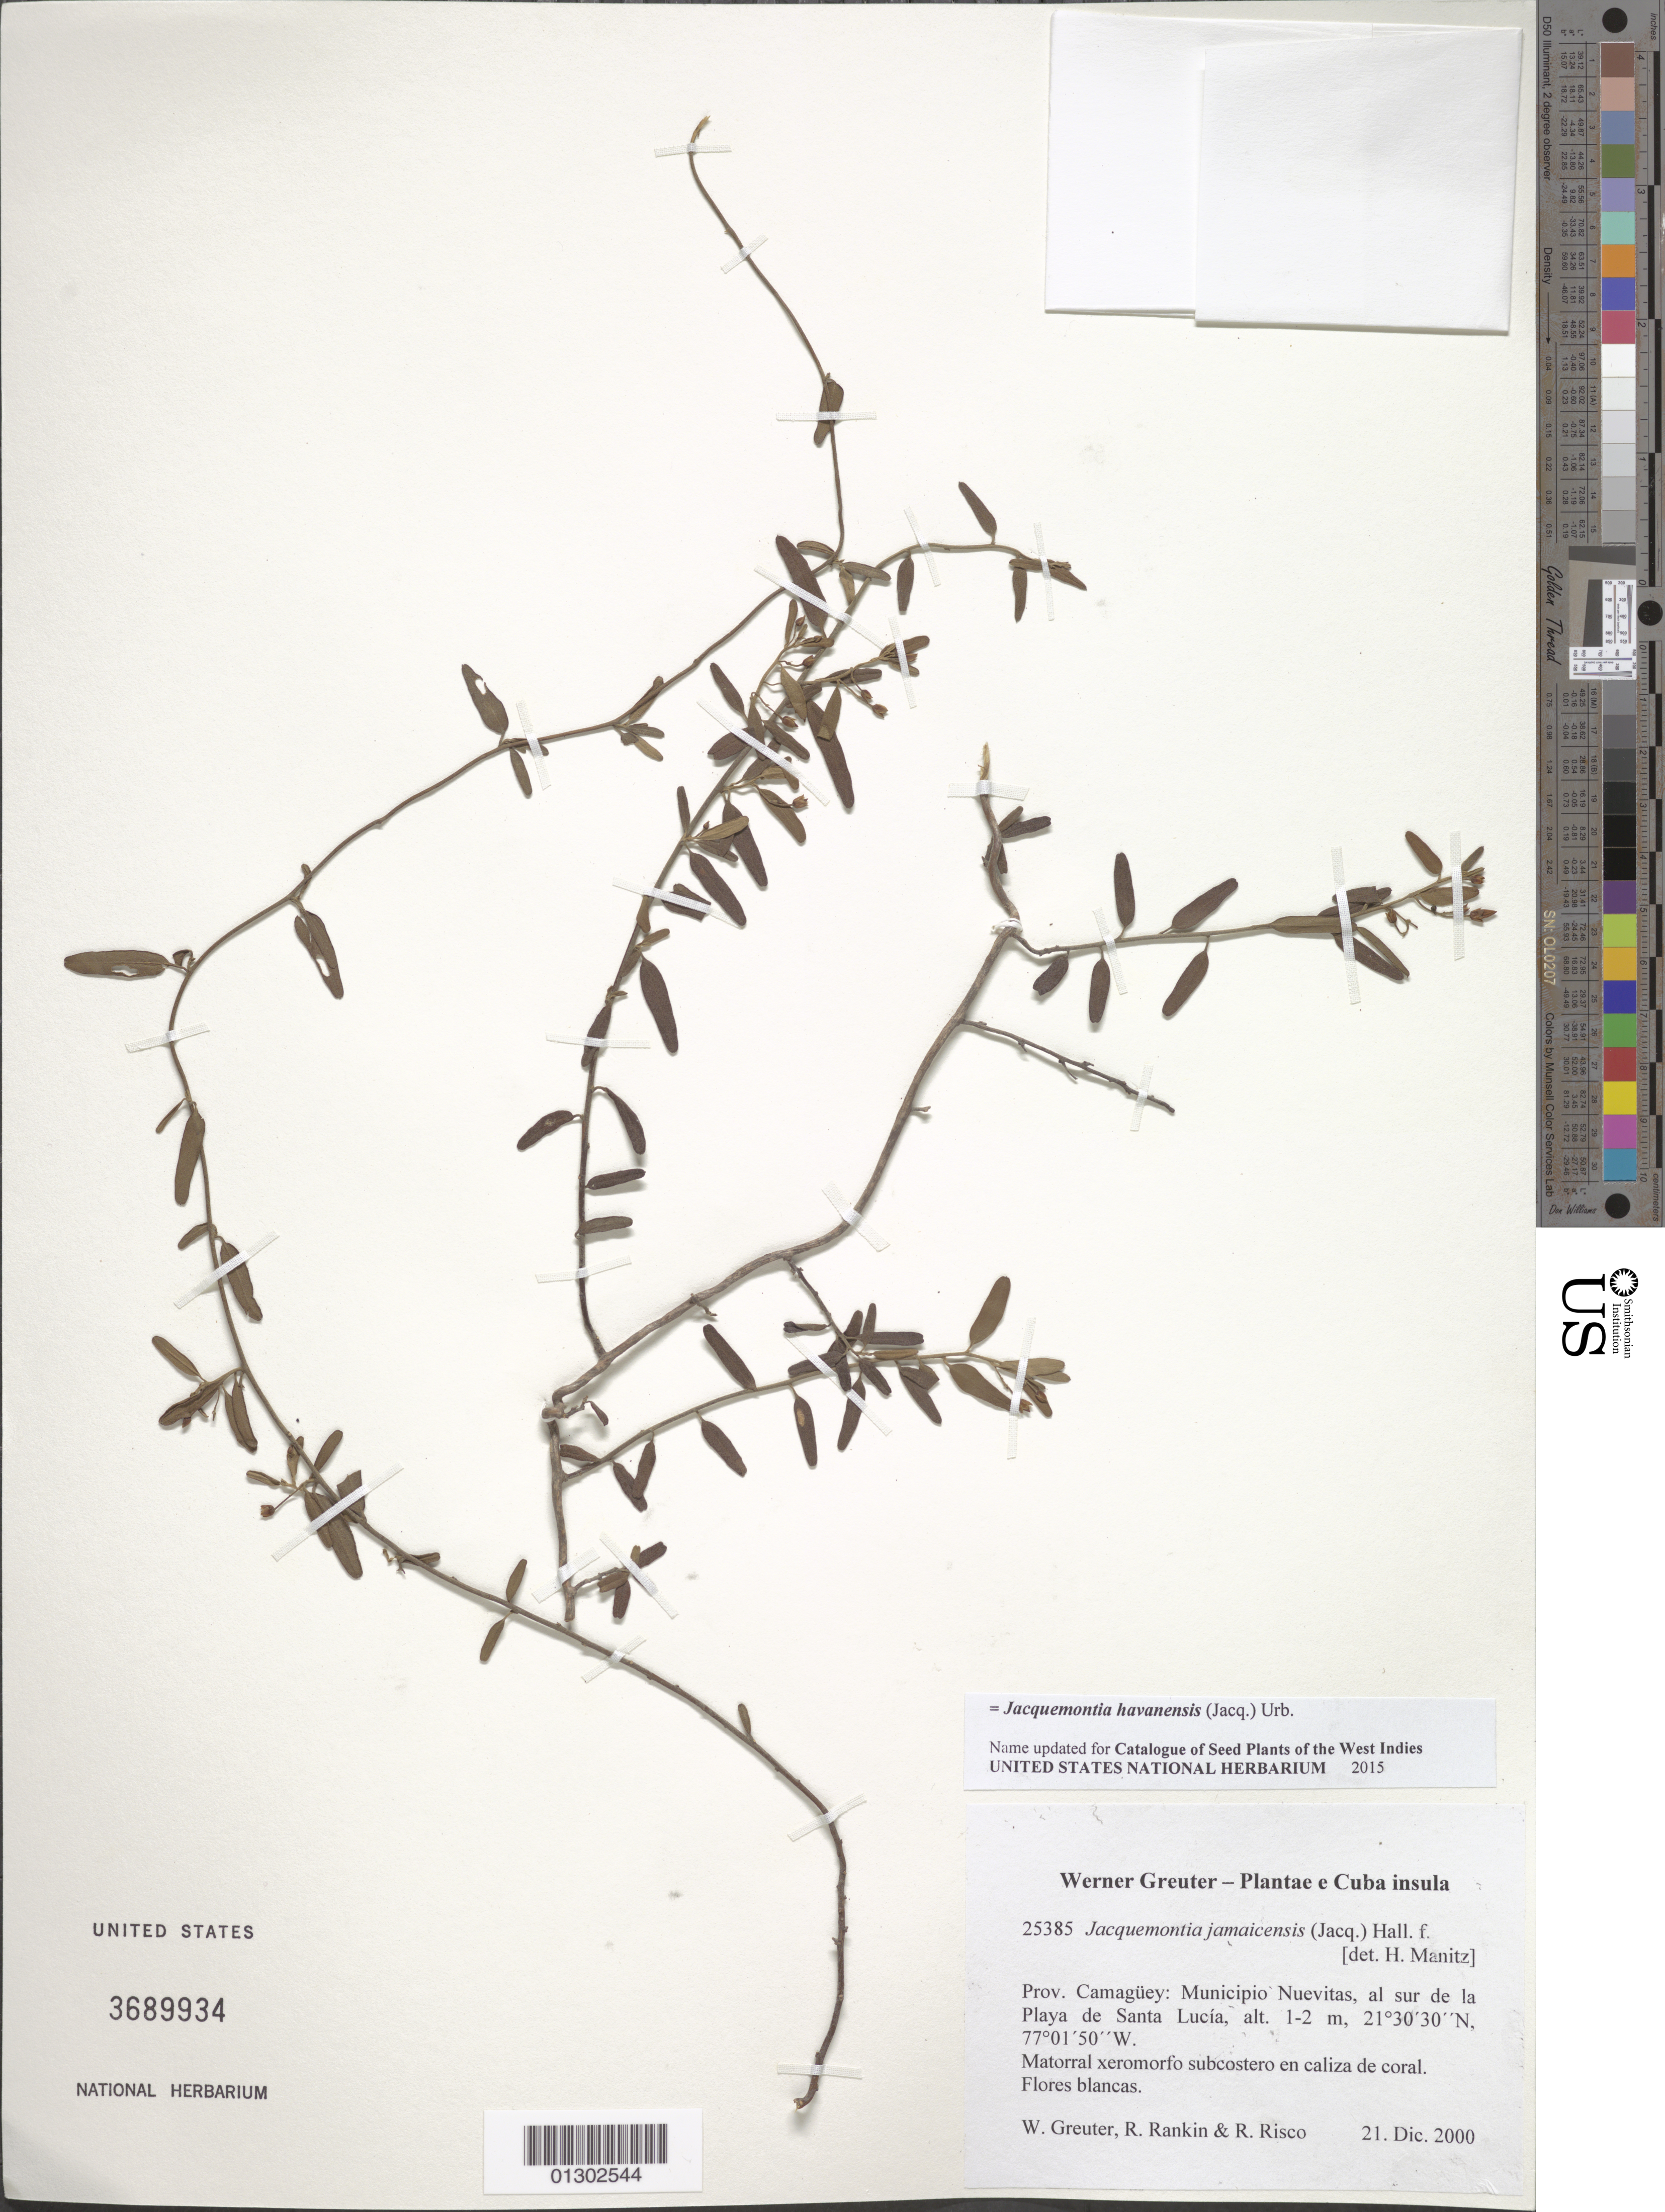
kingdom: Plantae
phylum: Tracheophyta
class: Magnoliopsida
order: Solanales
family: Convolvulaceae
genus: Jacquemontia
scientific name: Jacquemontia havanensis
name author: (Jacq.) Urb.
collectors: W. R. Greuter, R. Rankin Rodriguez & R. Risco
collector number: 25385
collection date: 2000-12-21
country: Cuba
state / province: Camagüey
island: Cuba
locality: Municipio Nuevitas, al sur de la Playa de Santa Lucía.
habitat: Matorral xeromorfo subcostero en caliza de coral.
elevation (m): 1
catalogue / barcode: US 3689934